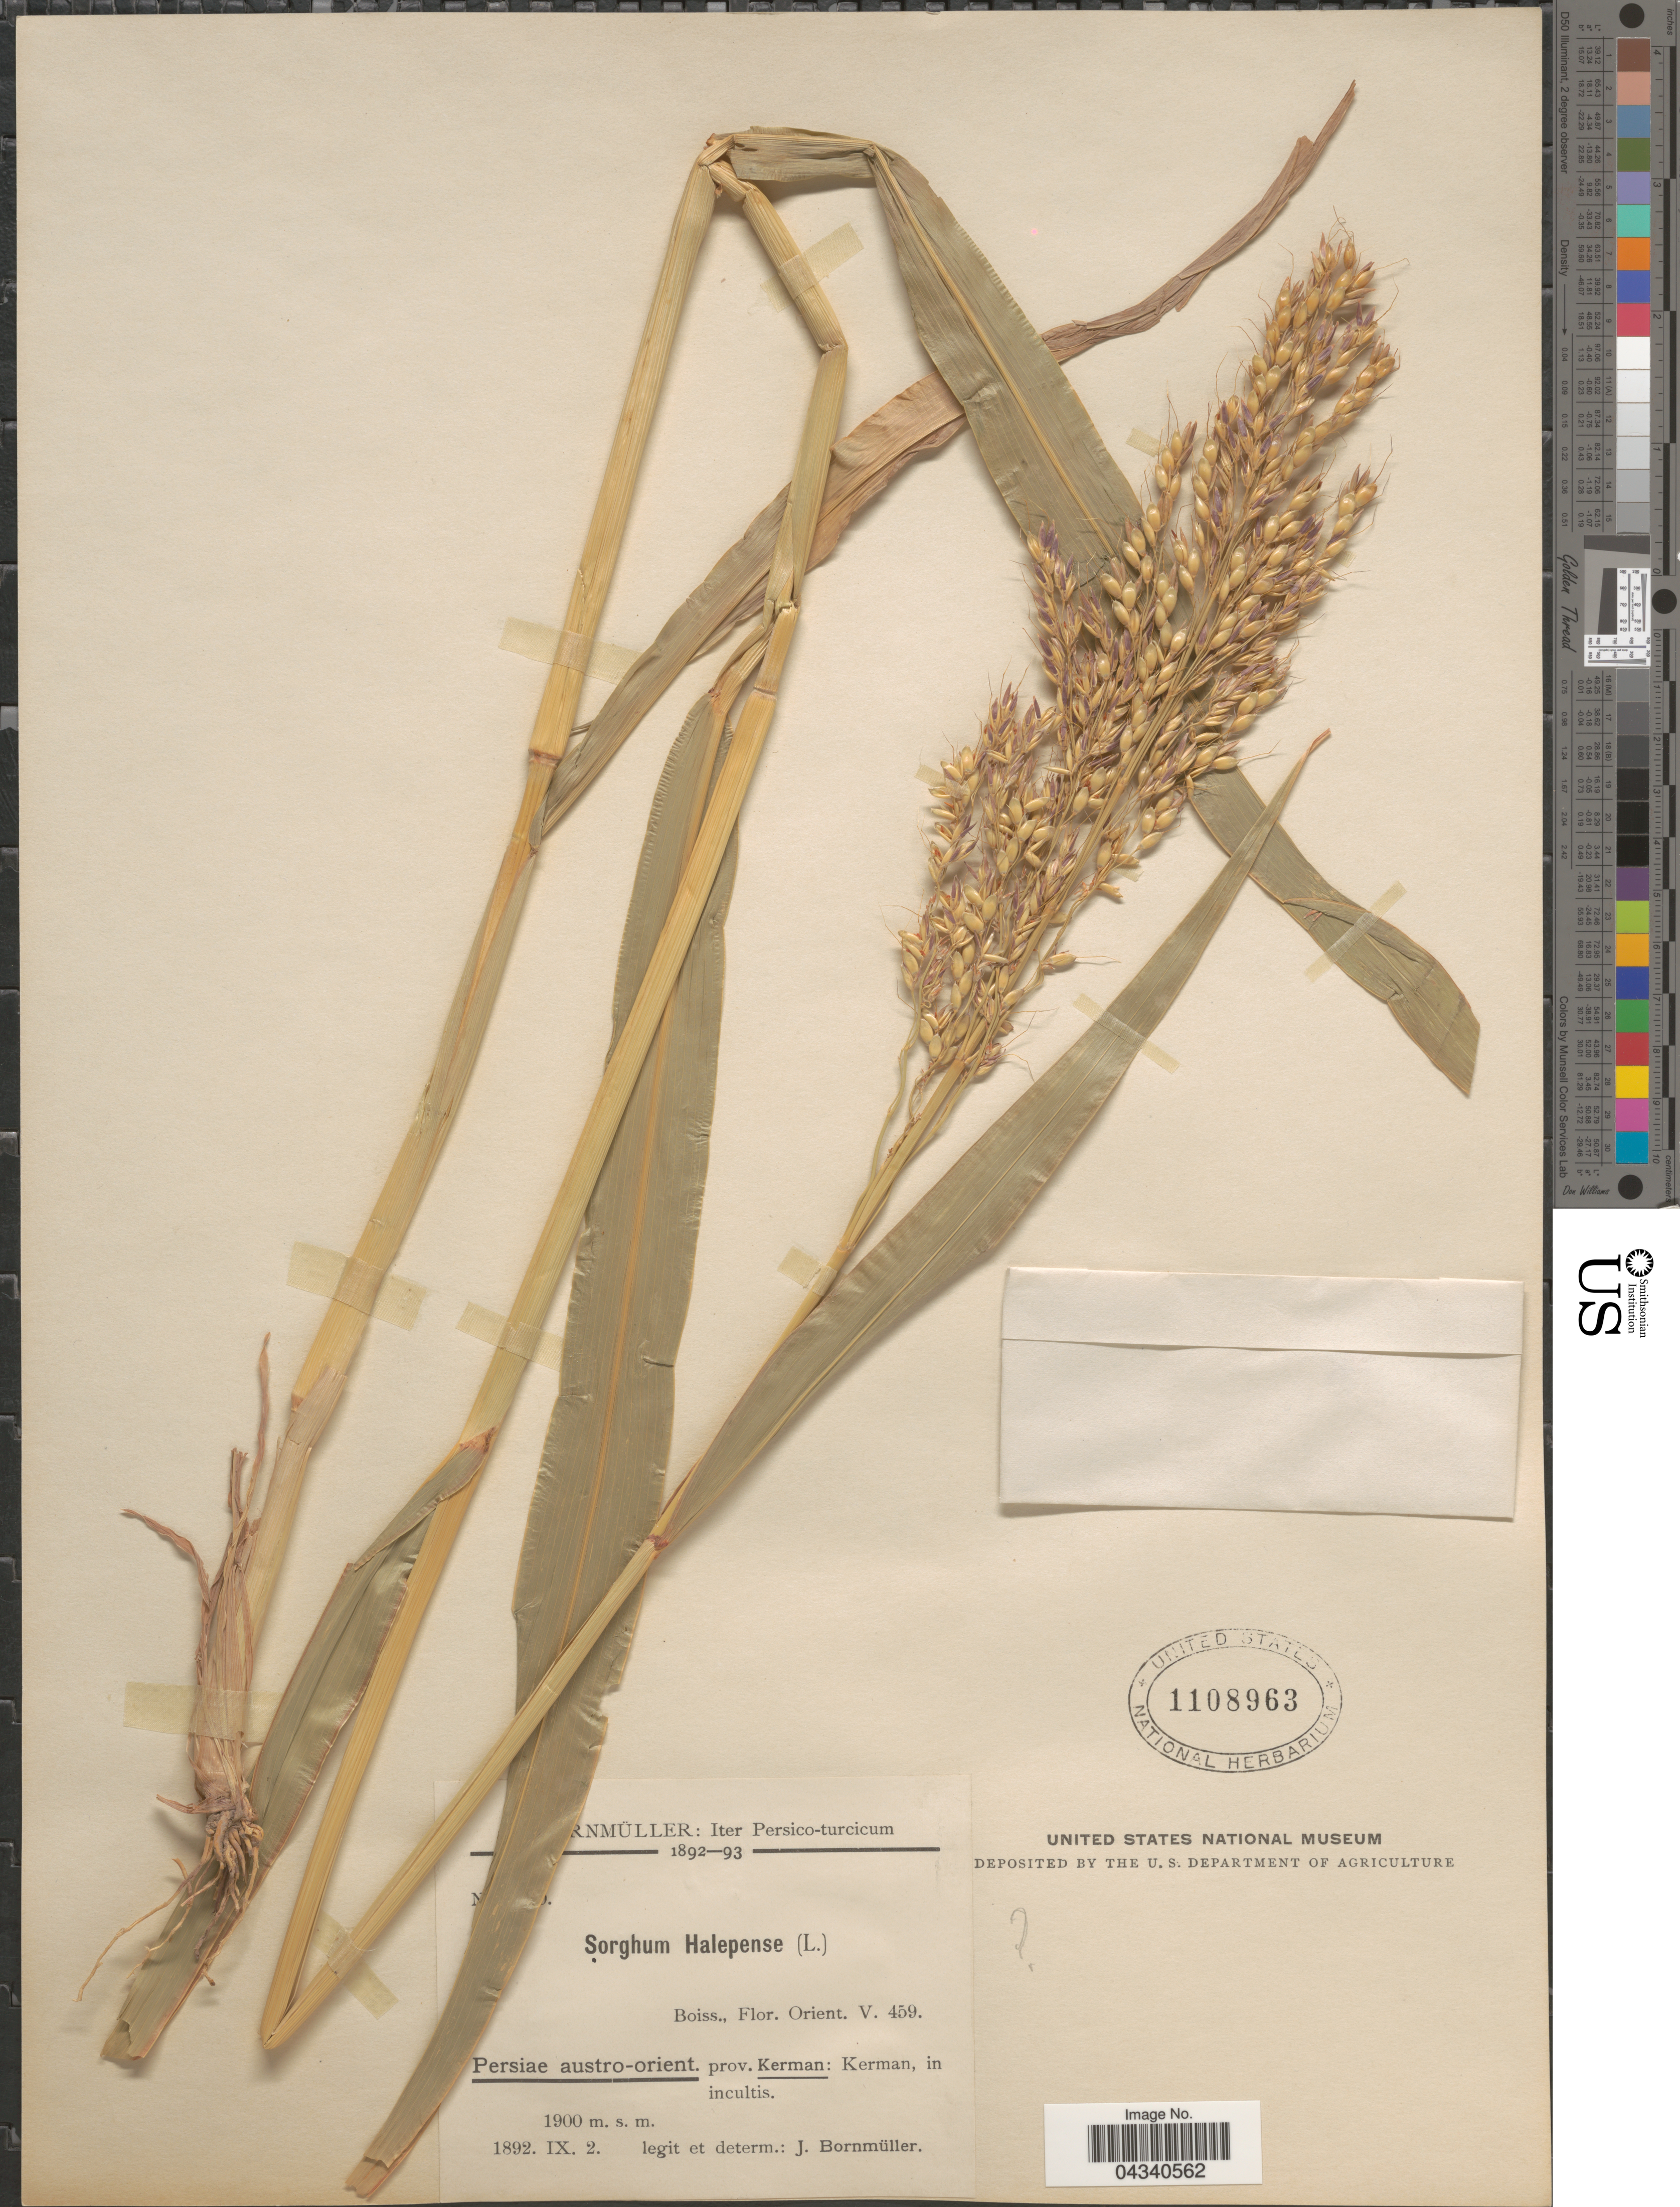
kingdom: Plantae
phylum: Tracheophyta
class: Liliopsida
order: Poales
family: Poaceae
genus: Sorghum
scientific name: Sorghum halepense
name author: (L.) Pers.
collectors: J. Bornmüller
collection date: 1892-09-02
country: Iran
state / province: Kerman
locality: Iter Persico-turcicum 1892-93. Persiae austro-orient: Kerman, in incultis.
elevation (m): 1900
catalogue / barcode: US 1108963